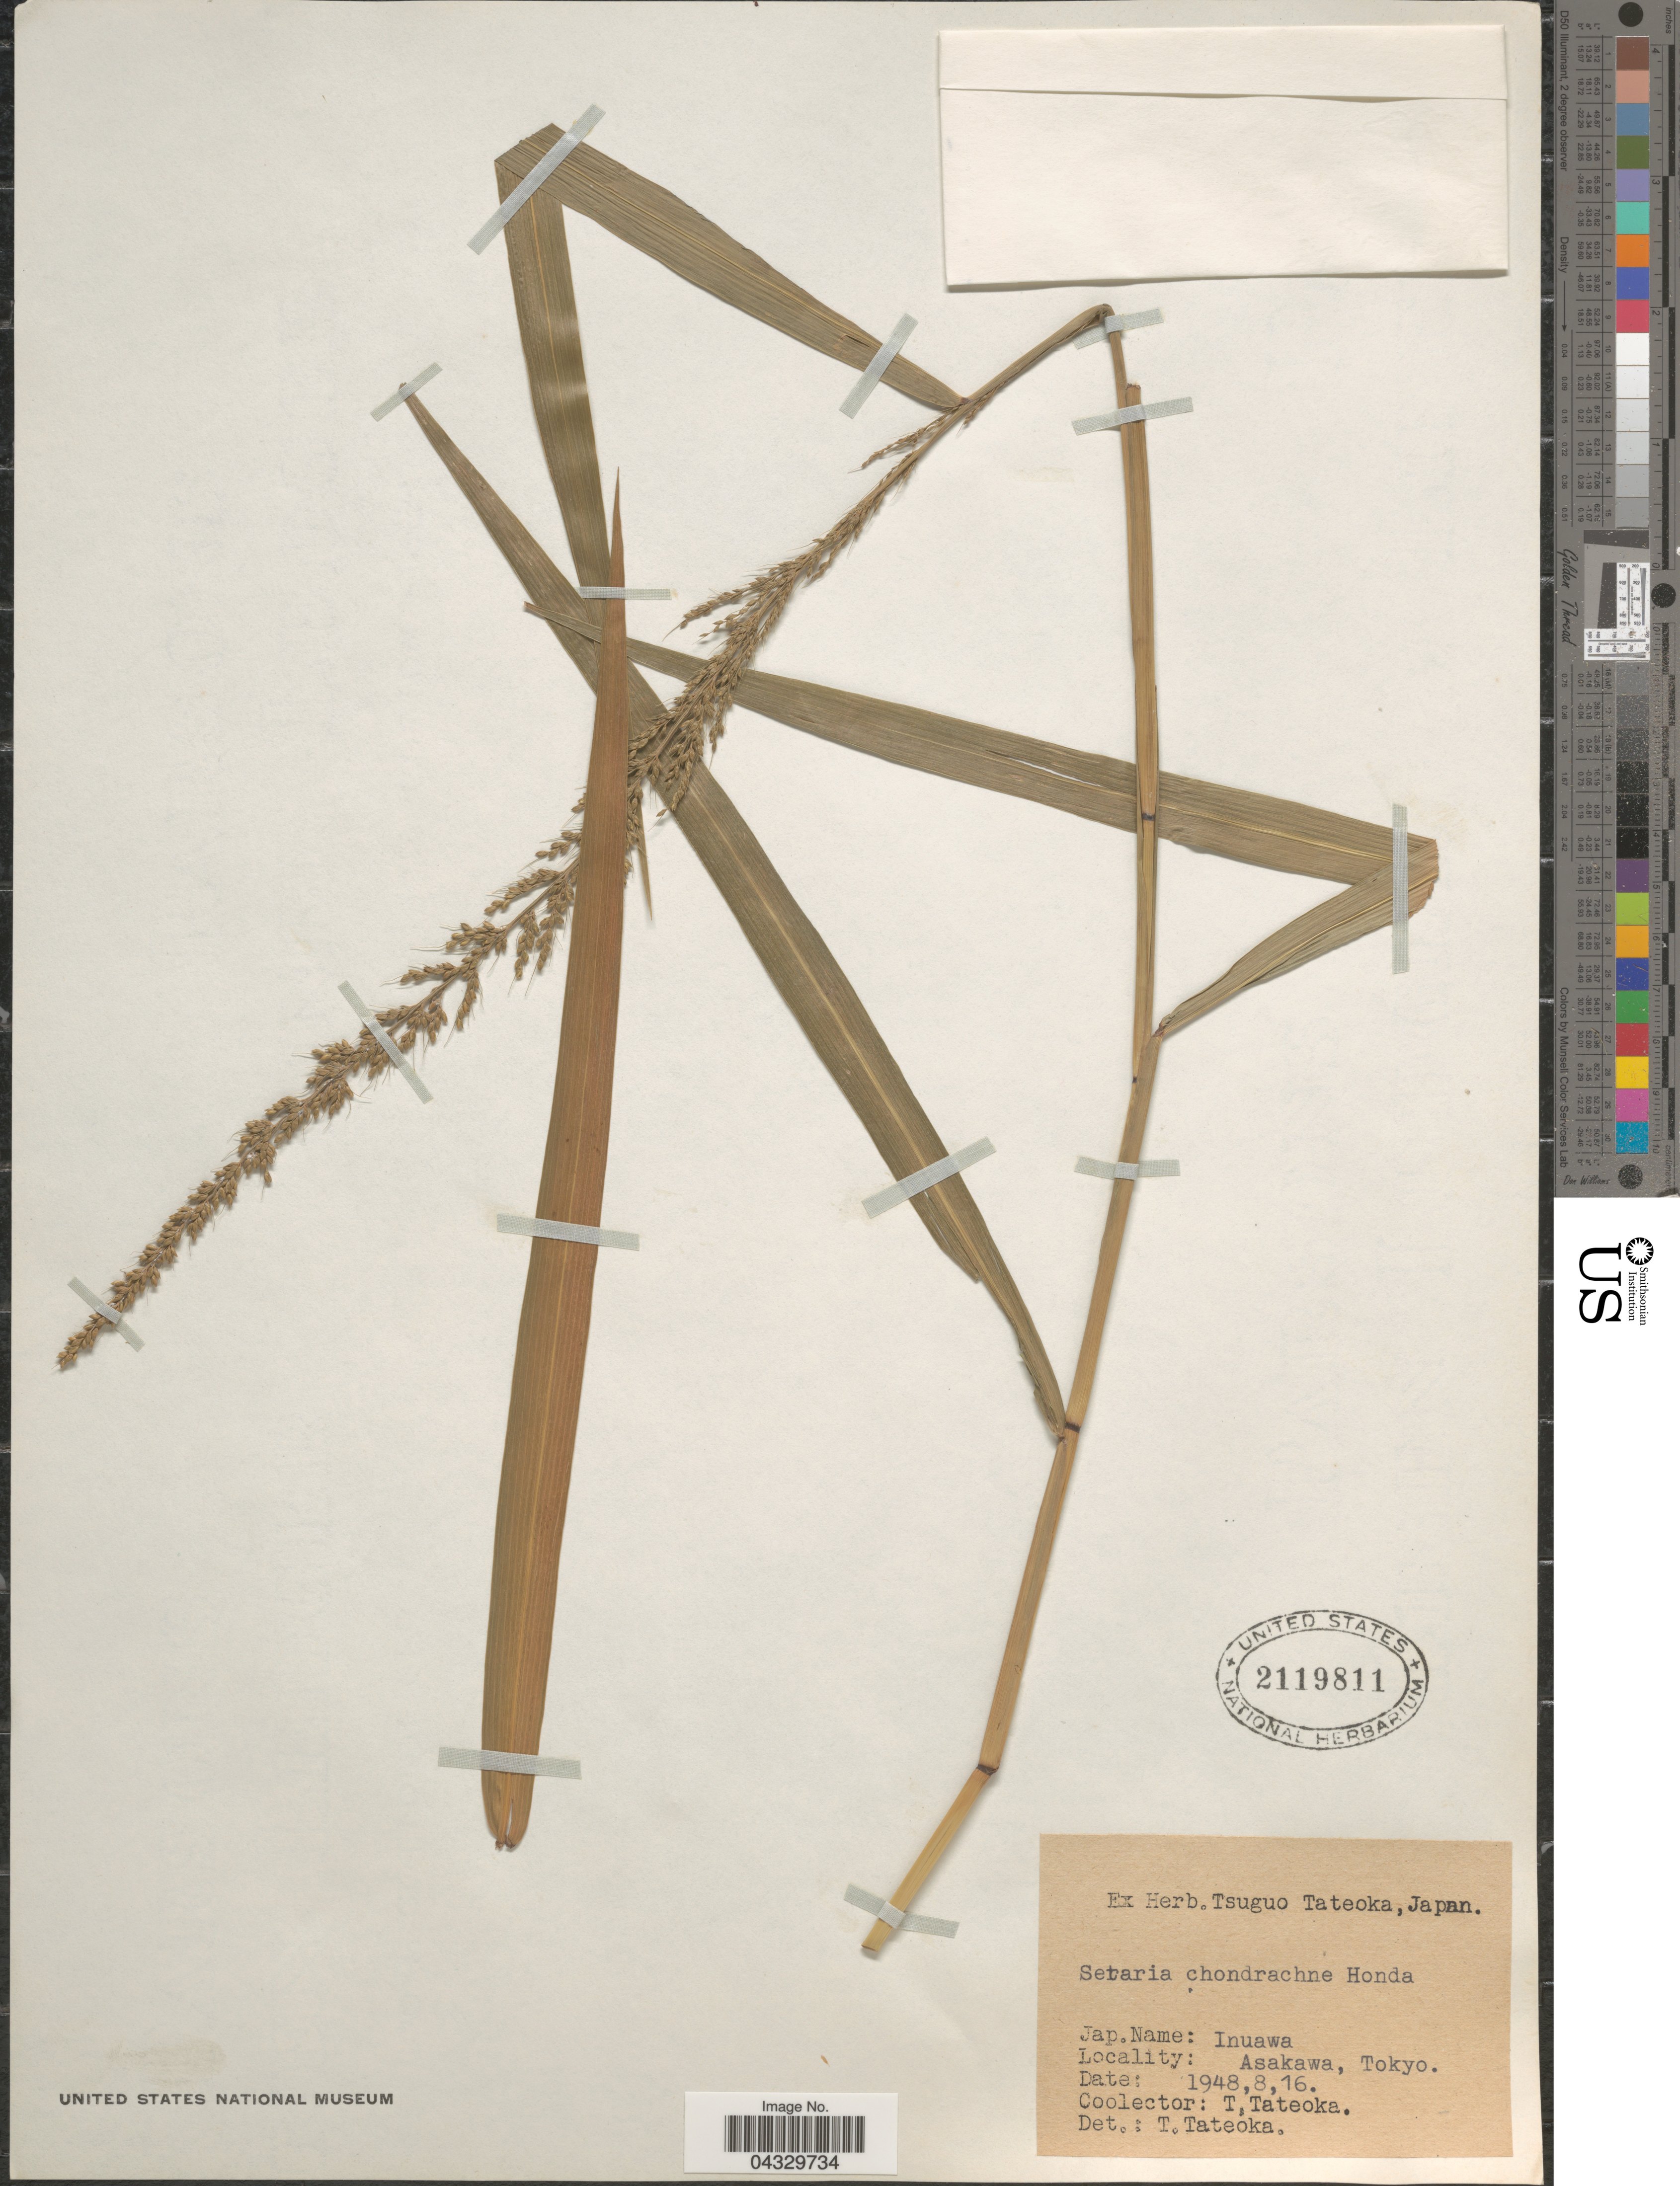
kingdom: Plantae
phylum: Tracheophyta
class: Liliopsida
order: Poales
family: Poaceae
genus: Setaria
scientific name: Setaria chondrachne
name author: (Steud.) Honda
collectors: T. Tateoka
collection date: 1948-08-16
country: Japan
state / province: Tokyo, Federal City of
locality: Asakawa, Tokyo.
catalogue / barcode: US 2119811